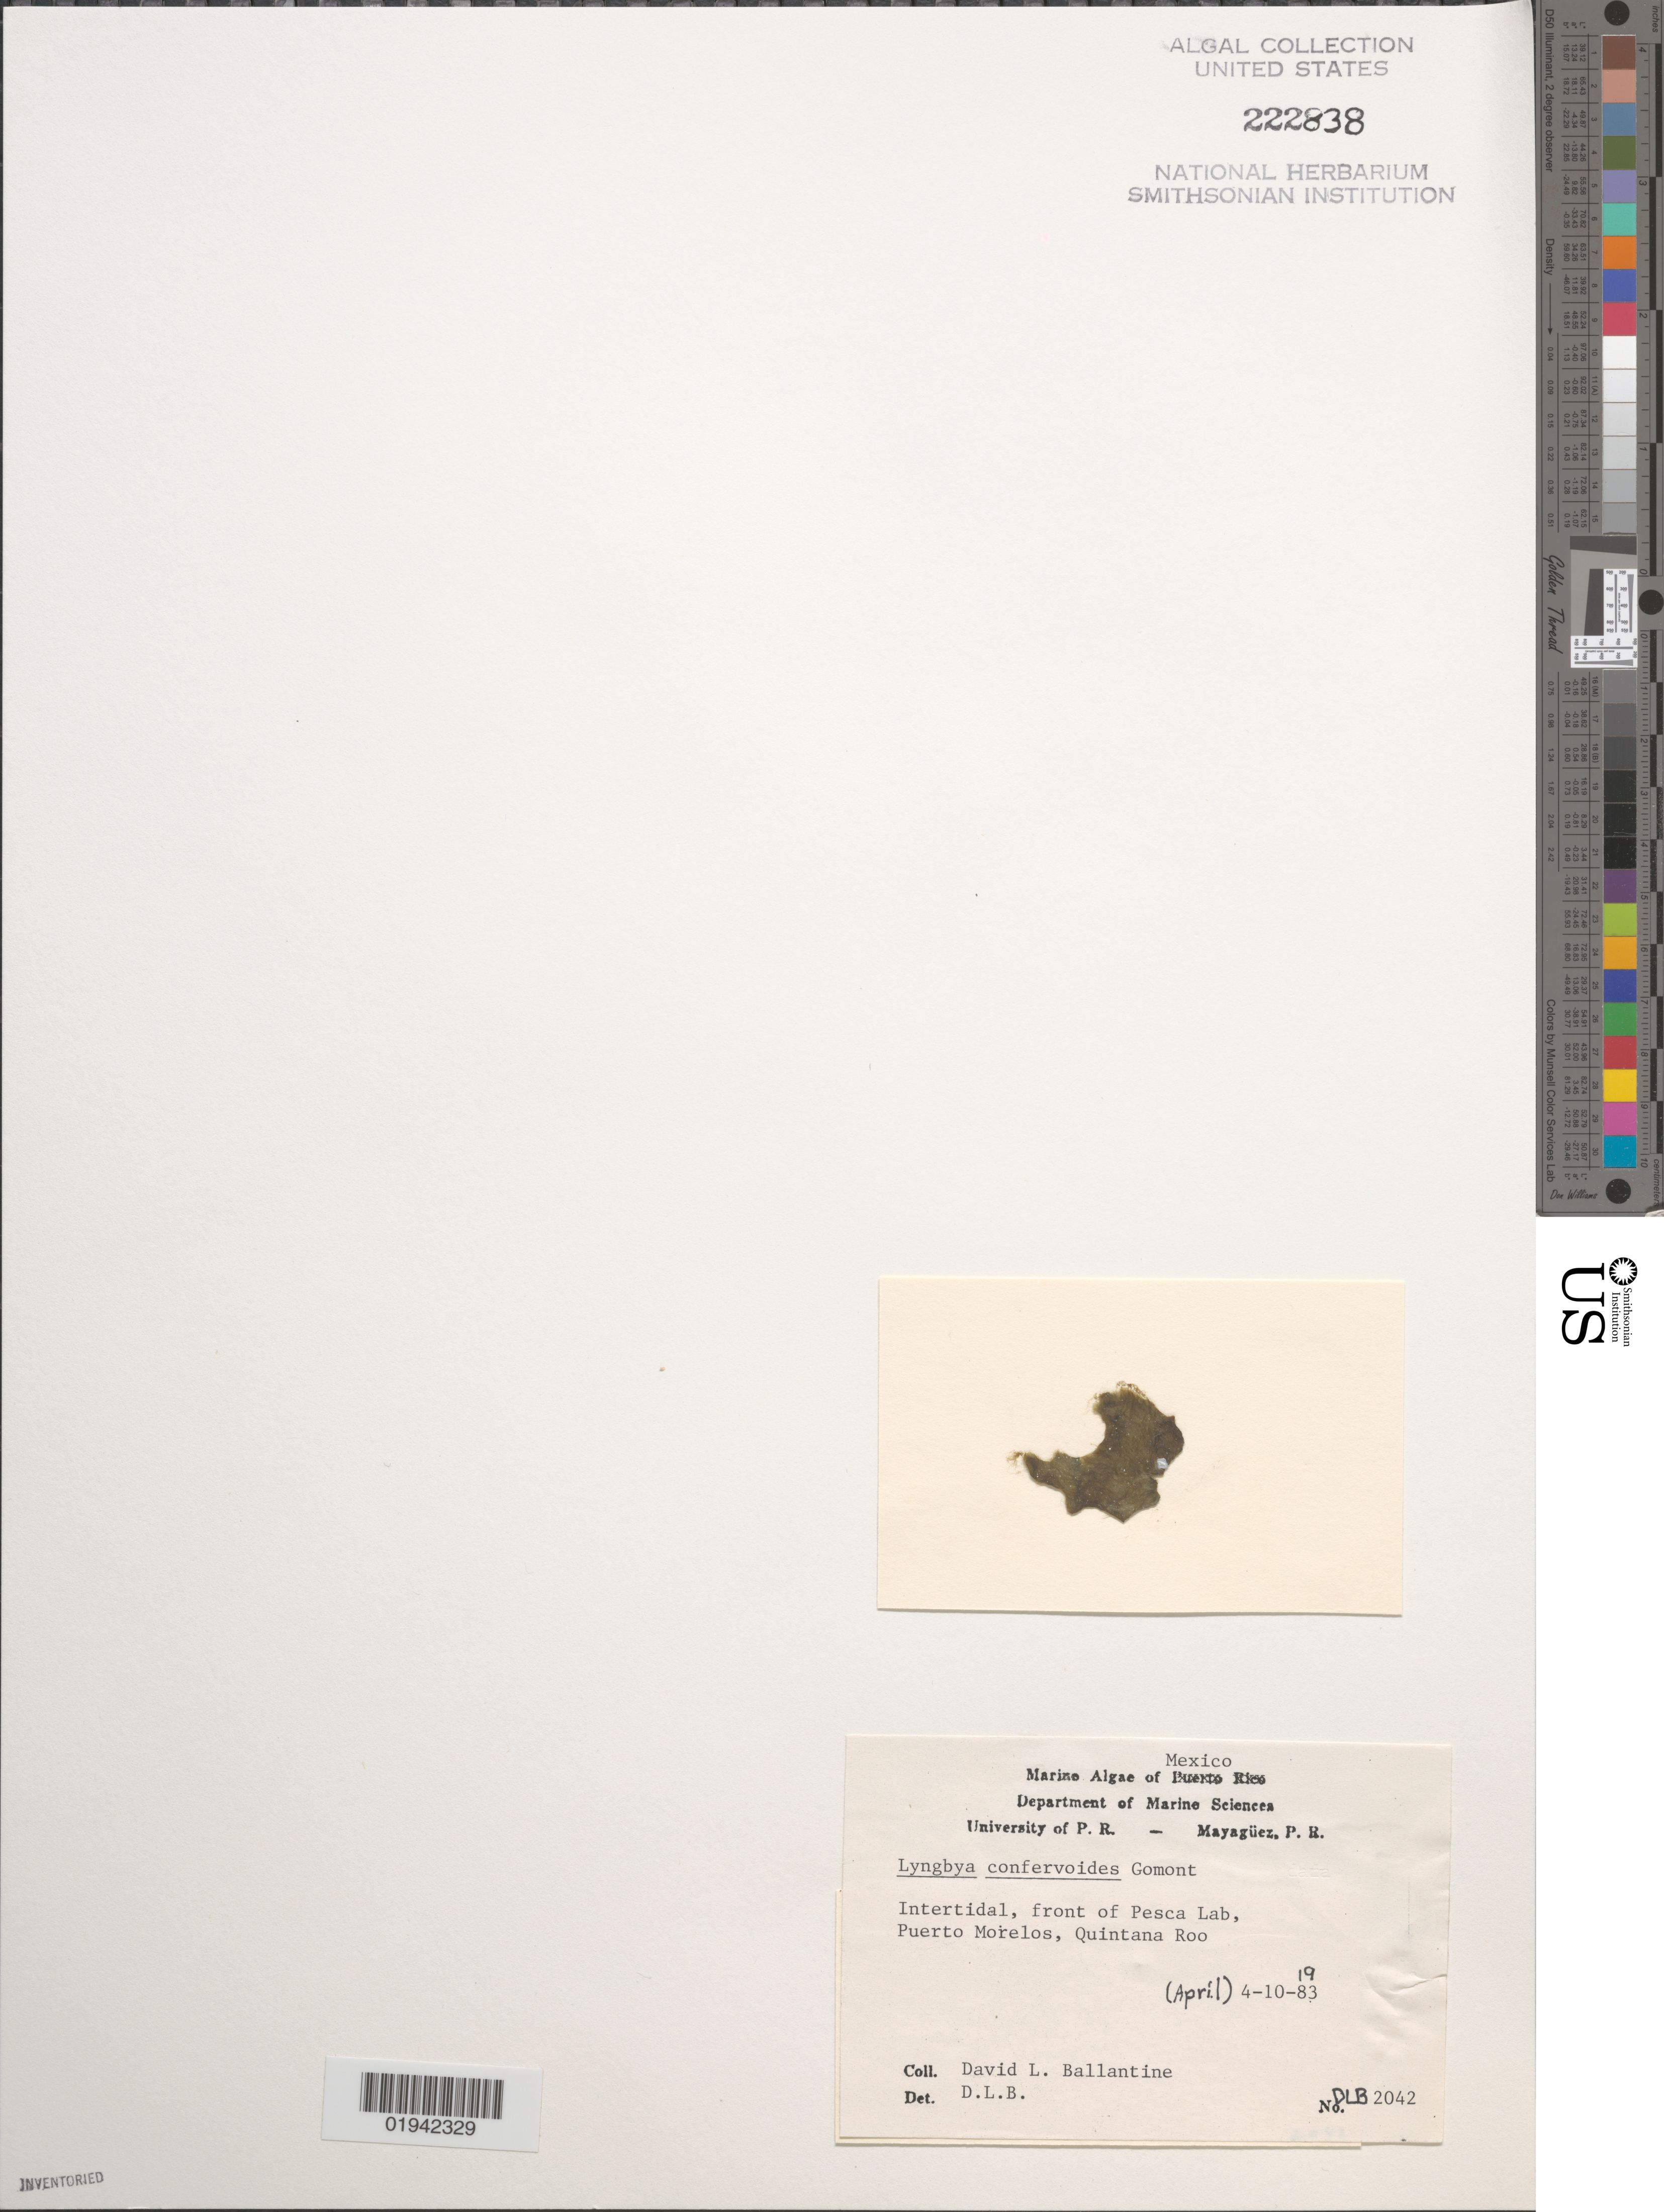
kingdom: Bacteria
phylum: Cyanobacteria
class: Cyanobacteriia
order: Cyanobacteriales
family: Microcoleaceae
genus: Lyngbya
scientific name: Lyngbya confervoides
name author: C. Agardh ex Gomont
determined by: Ballantine, D. L.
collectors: D.L. Ballantine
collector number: DLB 2042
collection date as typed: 10 Apr 1983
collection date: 1983-04-10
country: Mexico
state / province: Quintana Roo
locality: Puerto Morelos, front of Pesca Laboratory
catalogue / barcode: US 222838